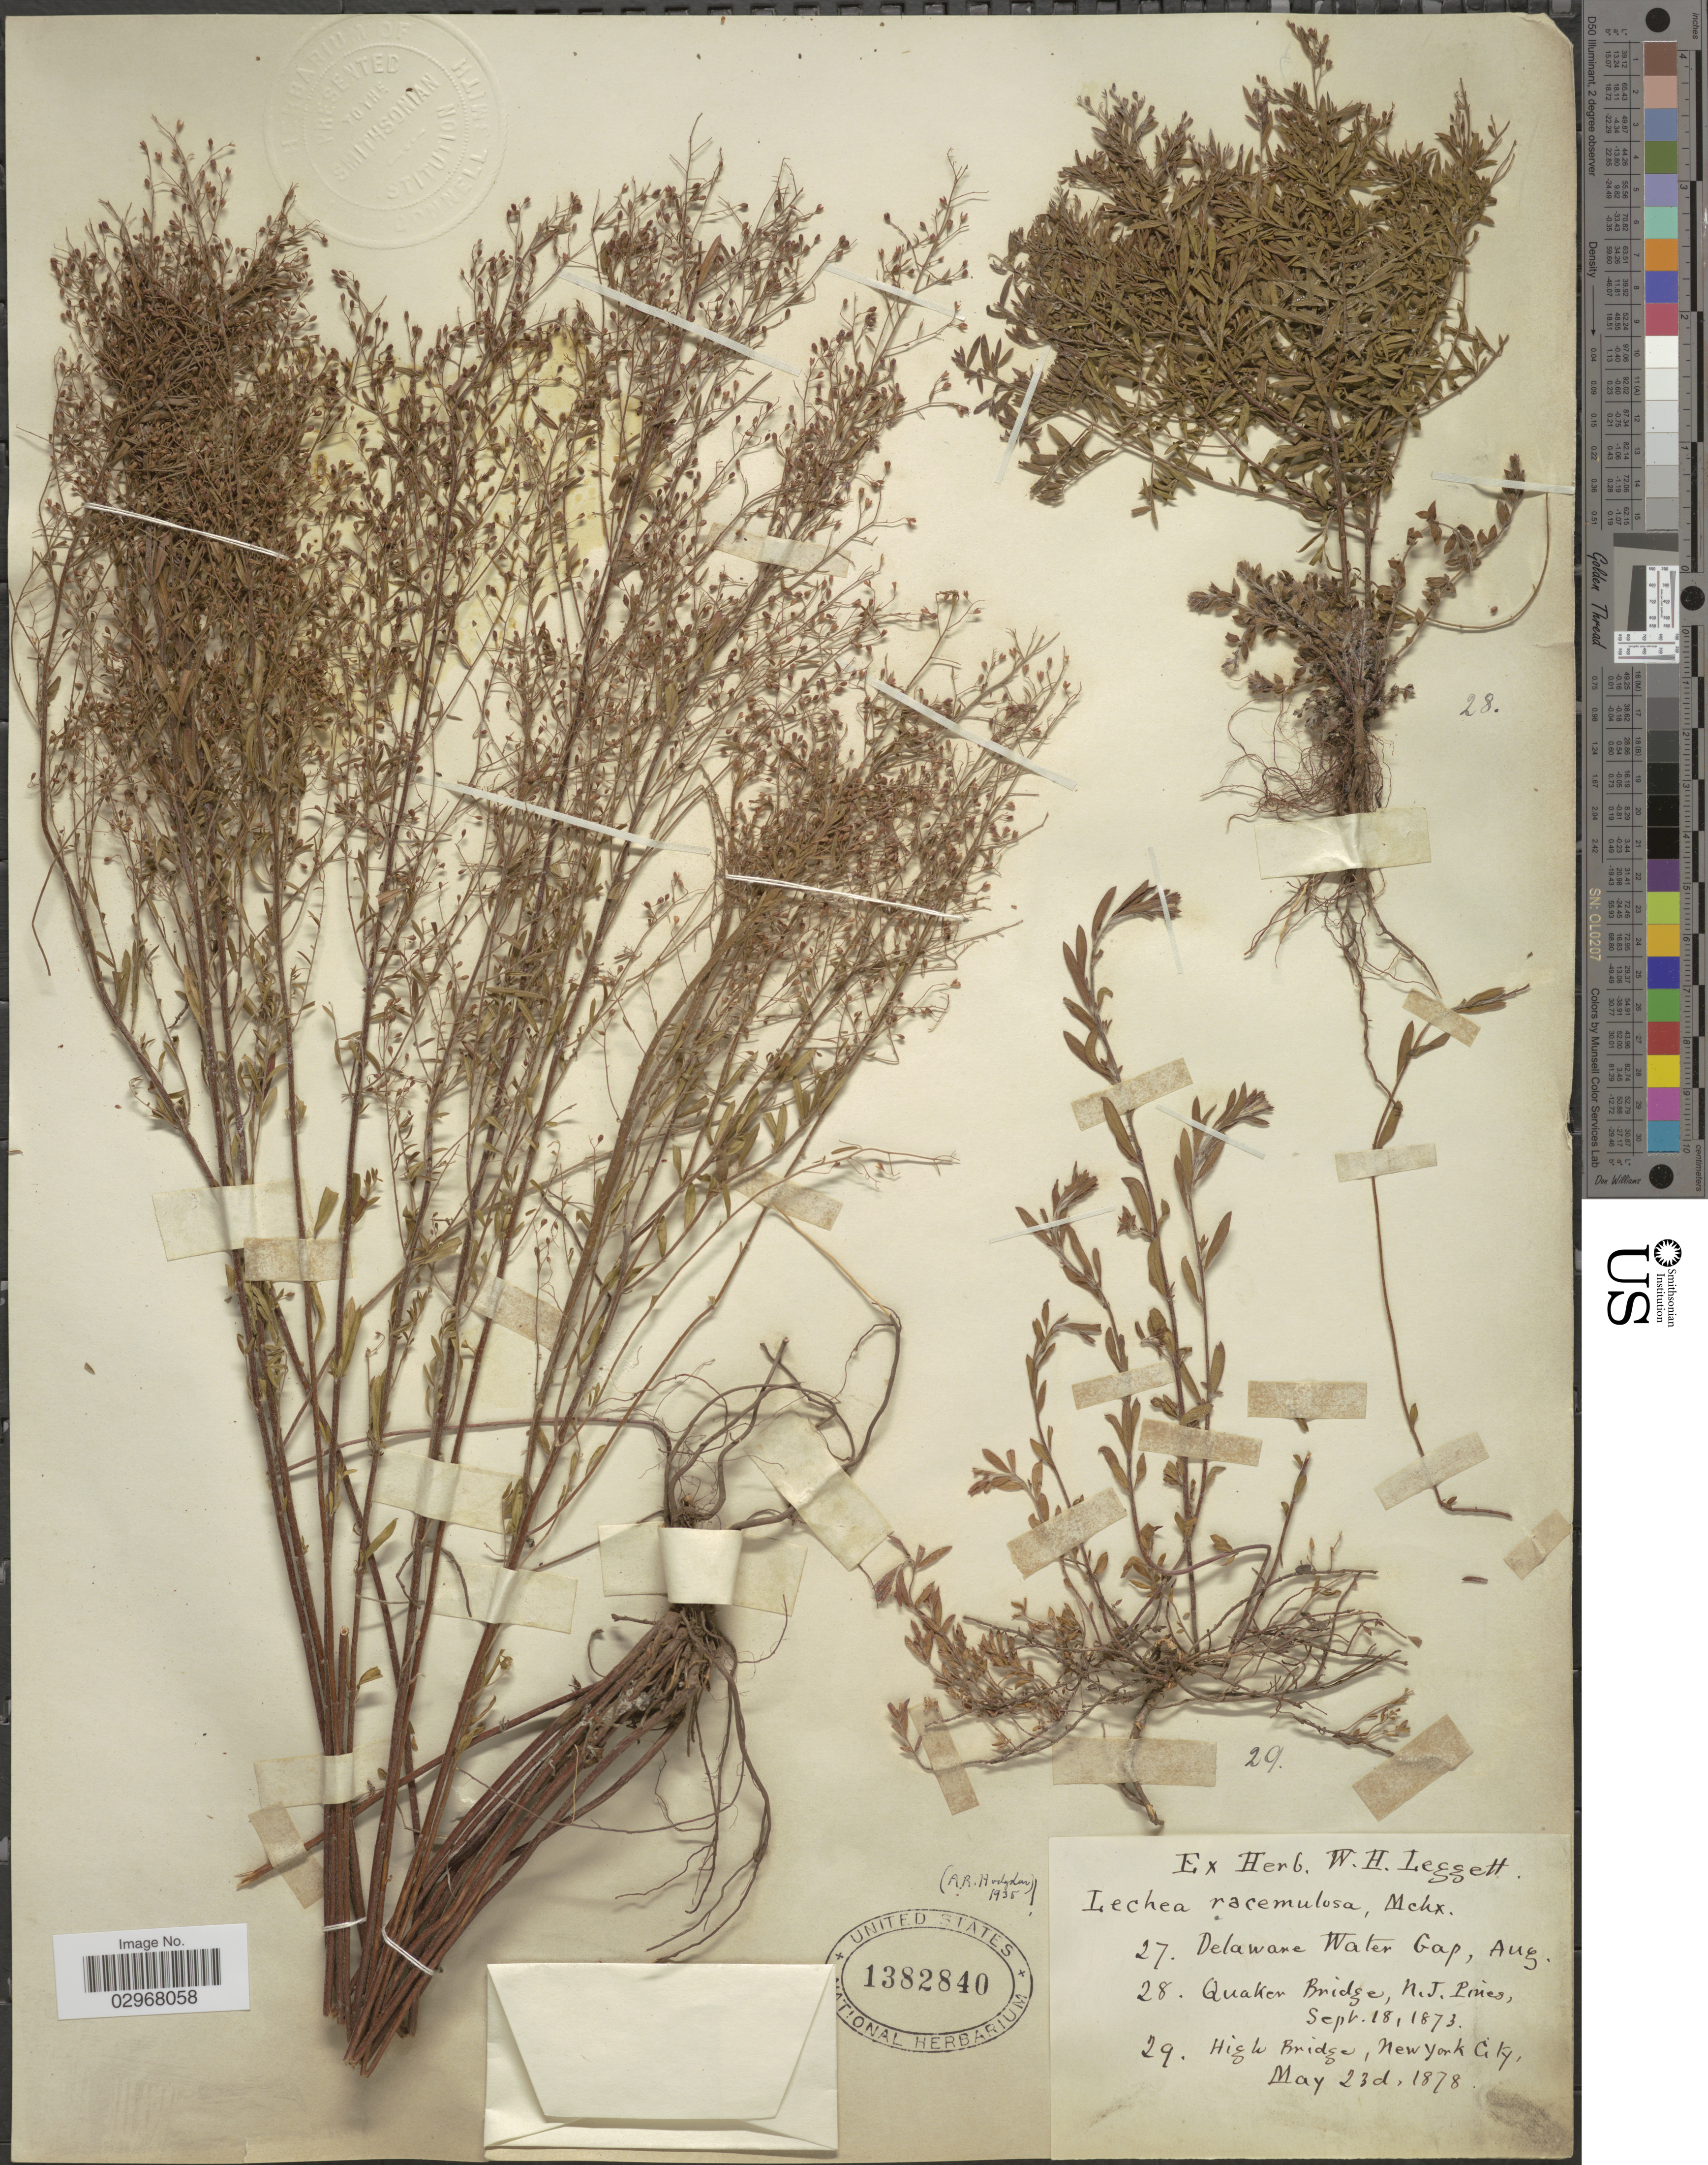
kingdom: Plantae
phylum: Tracheophyta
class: Magnoliopsida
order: Malvales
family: Cistaceae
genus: Lechea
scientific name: Lechea racemulosa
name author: Michx.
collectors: Ex herb. W. H. Leggett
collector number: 28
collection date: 1873-09-18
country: United States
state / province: New Jersey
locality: Quaker Bridge, N.J. Pines.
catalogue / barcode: US 1382840-3